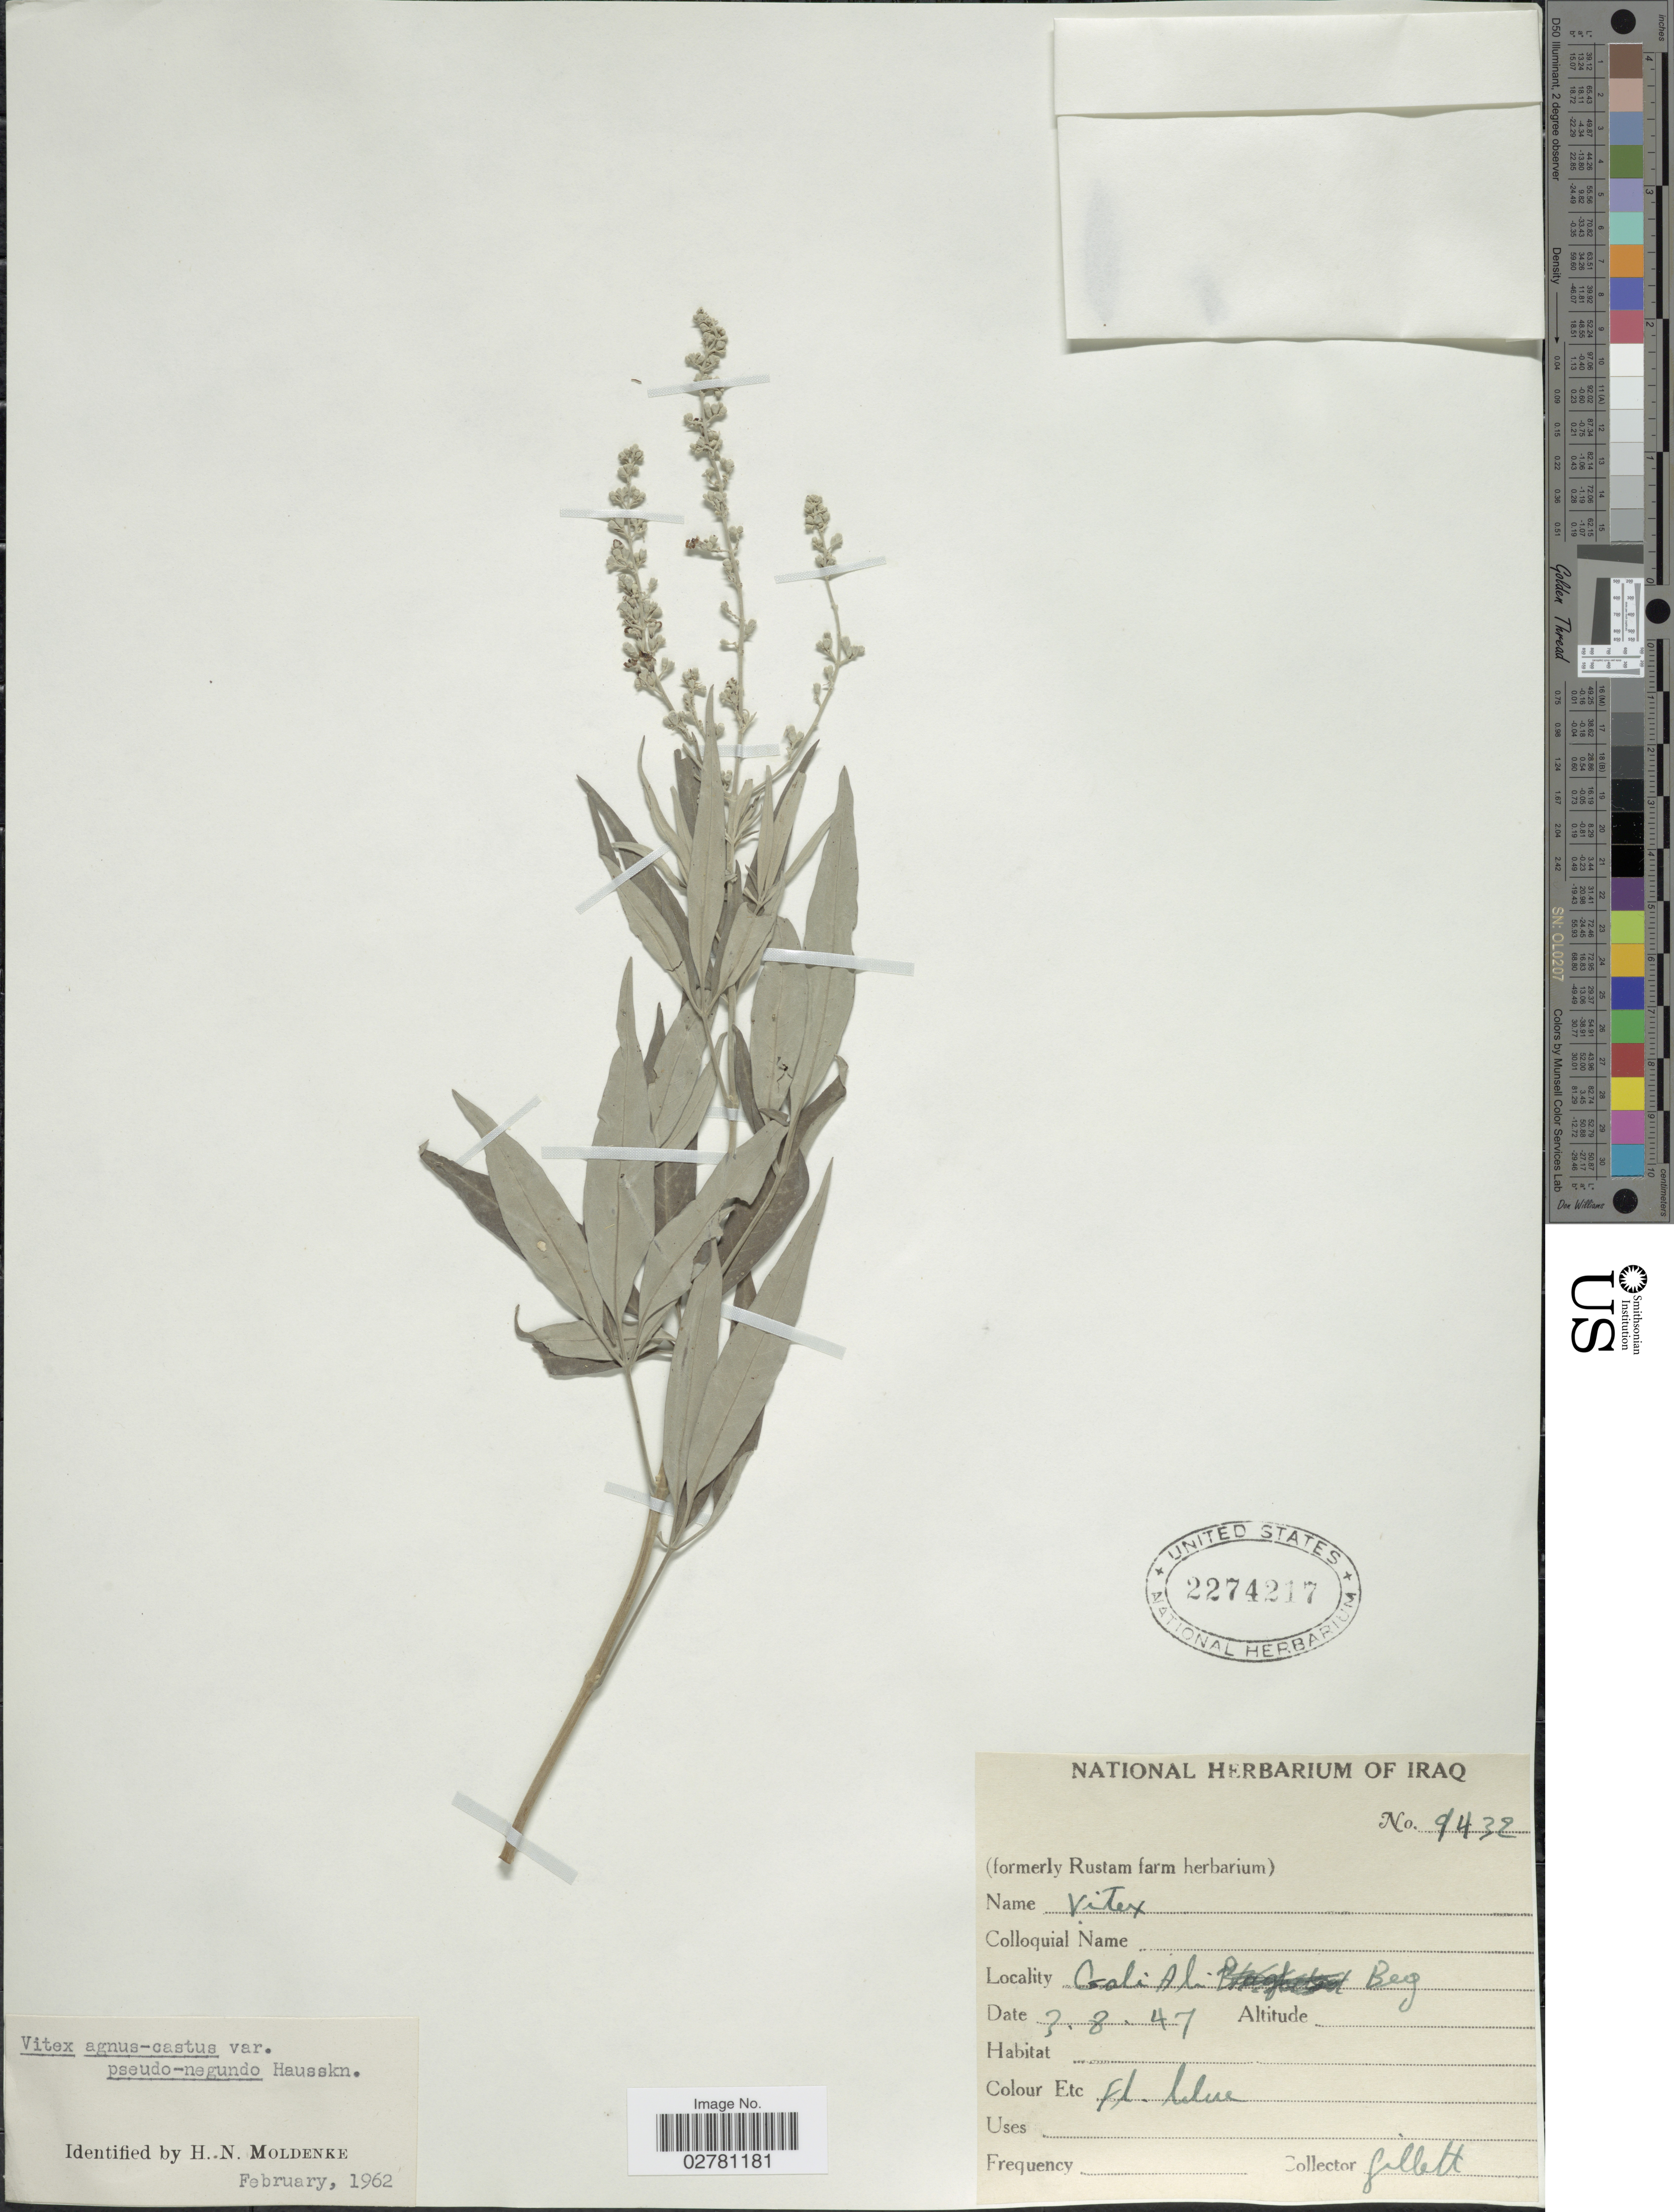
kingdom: Plantae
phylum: Tracheophyta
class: Magnoliopsida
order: Lamiales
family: Lamiaceae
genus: Vitex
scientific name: Vitex agnus-castus var. pseudonegundo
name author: Hausskn.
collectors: Gillett, --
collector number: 9432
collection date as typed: Transcribed d/m/y: 3/8/47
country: Iraq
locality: Gali Ali Beg.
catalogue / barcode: US 2274217